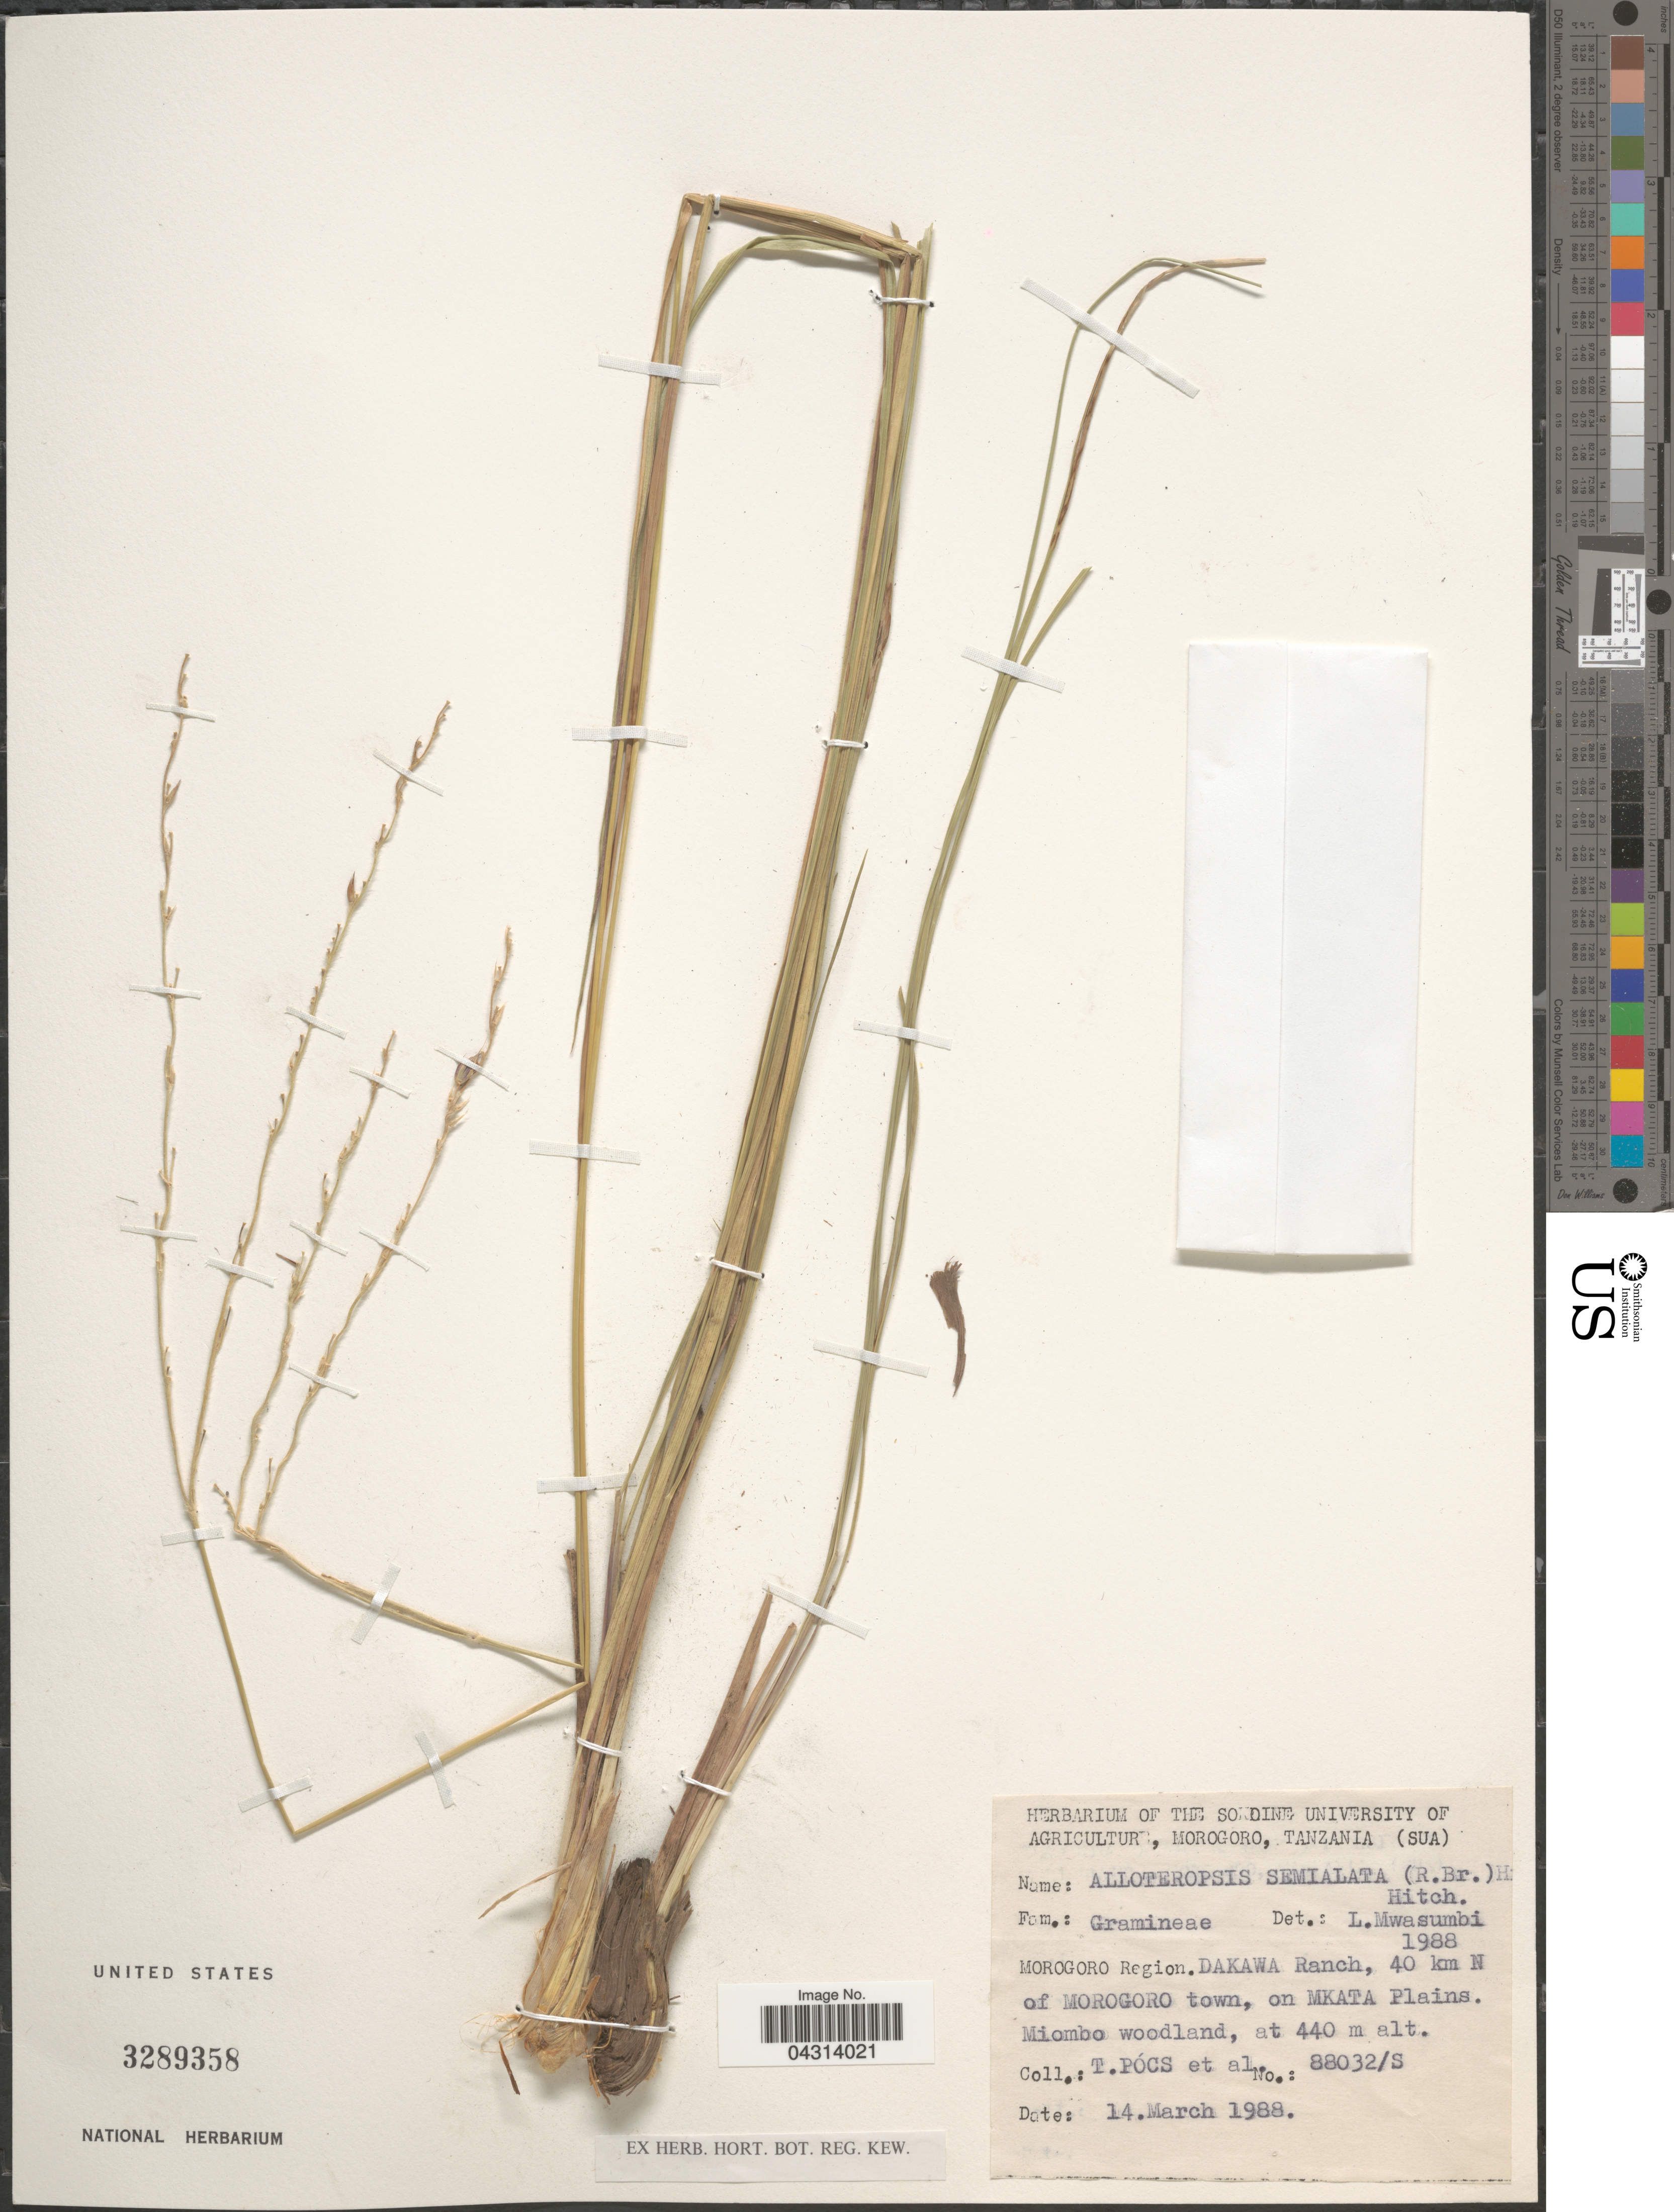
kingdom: Plantae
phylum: Tracheophyta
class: Liliopsida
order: Poales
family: Poaceae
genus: Alloteropsis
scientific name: Alloteropsis semialata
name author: (R. Br.) Hitchc.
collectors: T. Pocs & et al.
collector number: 88032/S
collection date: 1988-03-14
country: Tanzania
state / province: Morogoro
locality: Morogoro Region. Dakawa Ranch, 40 km N of Morogoro town, on Mkata Plains. Miombo woodland.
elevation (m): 440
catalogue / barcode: US 3289358